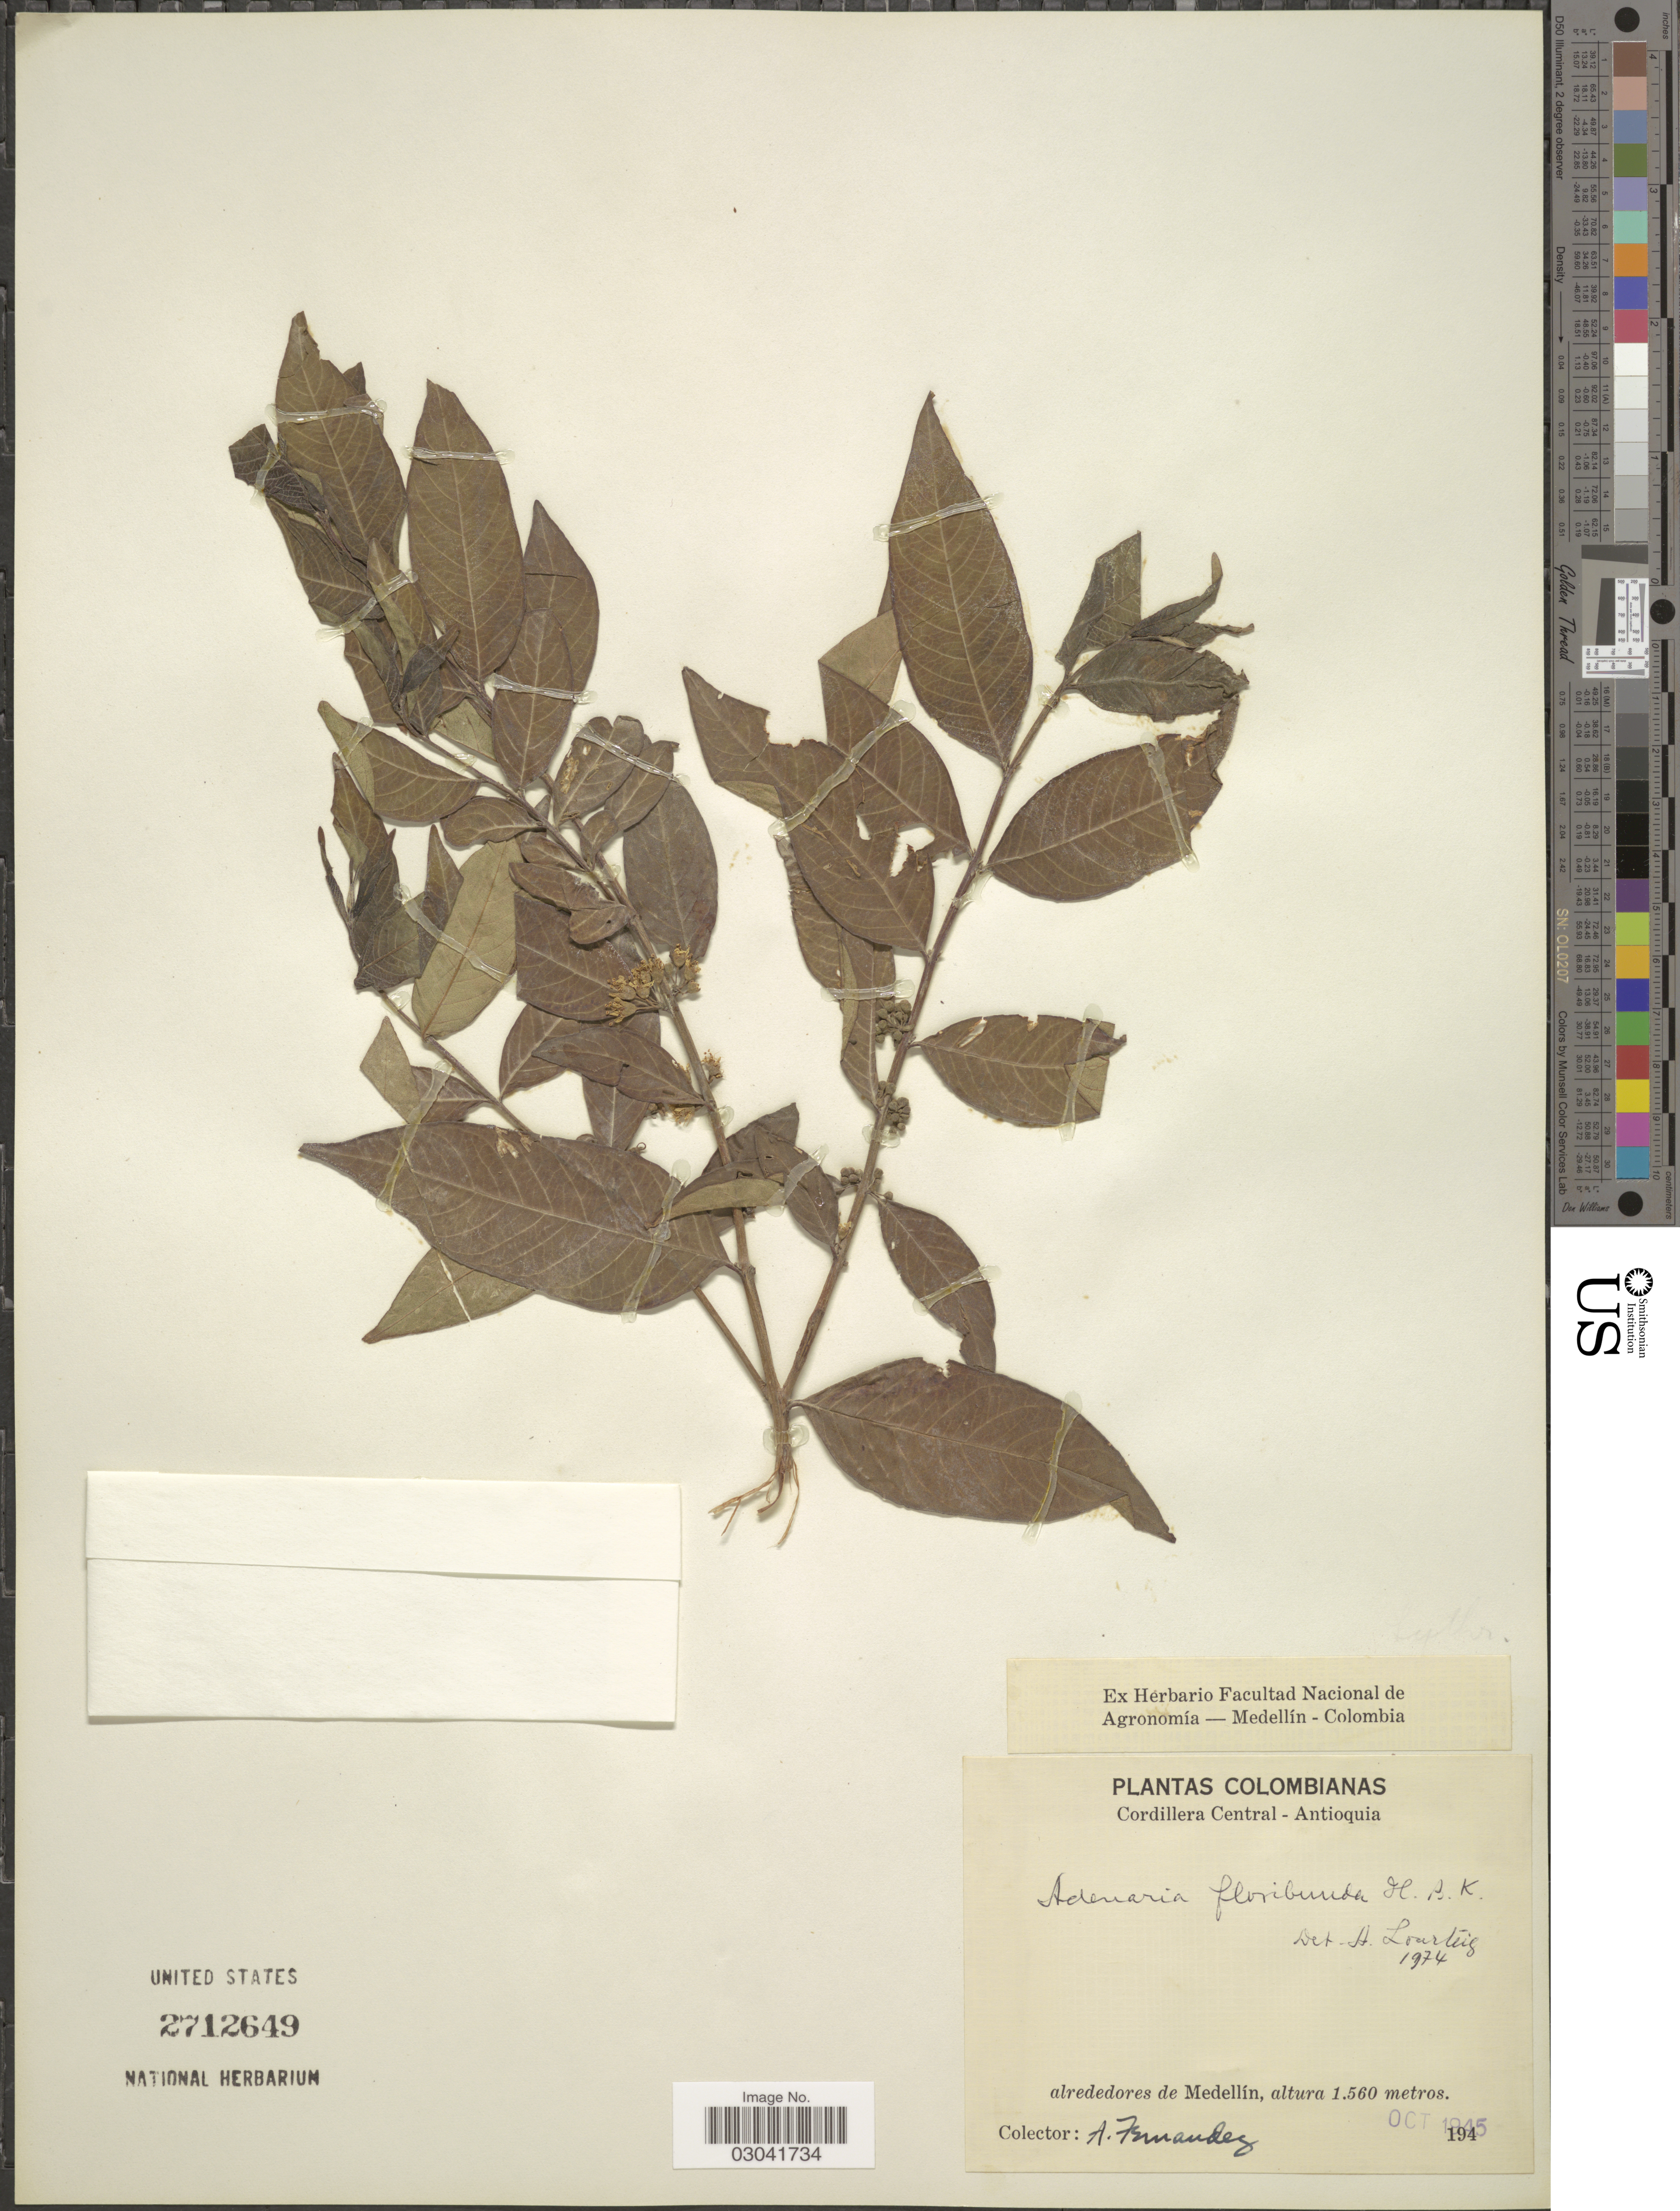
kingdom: Plantae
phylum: Tracheophyta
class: Magnoliopsida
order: Myrtales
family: Lythraceae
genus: Adenaria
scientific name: Adenaria floribunda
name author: Kunth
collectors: A. Fernandez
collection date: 1945-10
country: Colombia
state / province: Antioquia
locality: Cordillera Central. Alrededores de Medellín.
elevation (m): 1560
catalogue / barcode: US 2712649